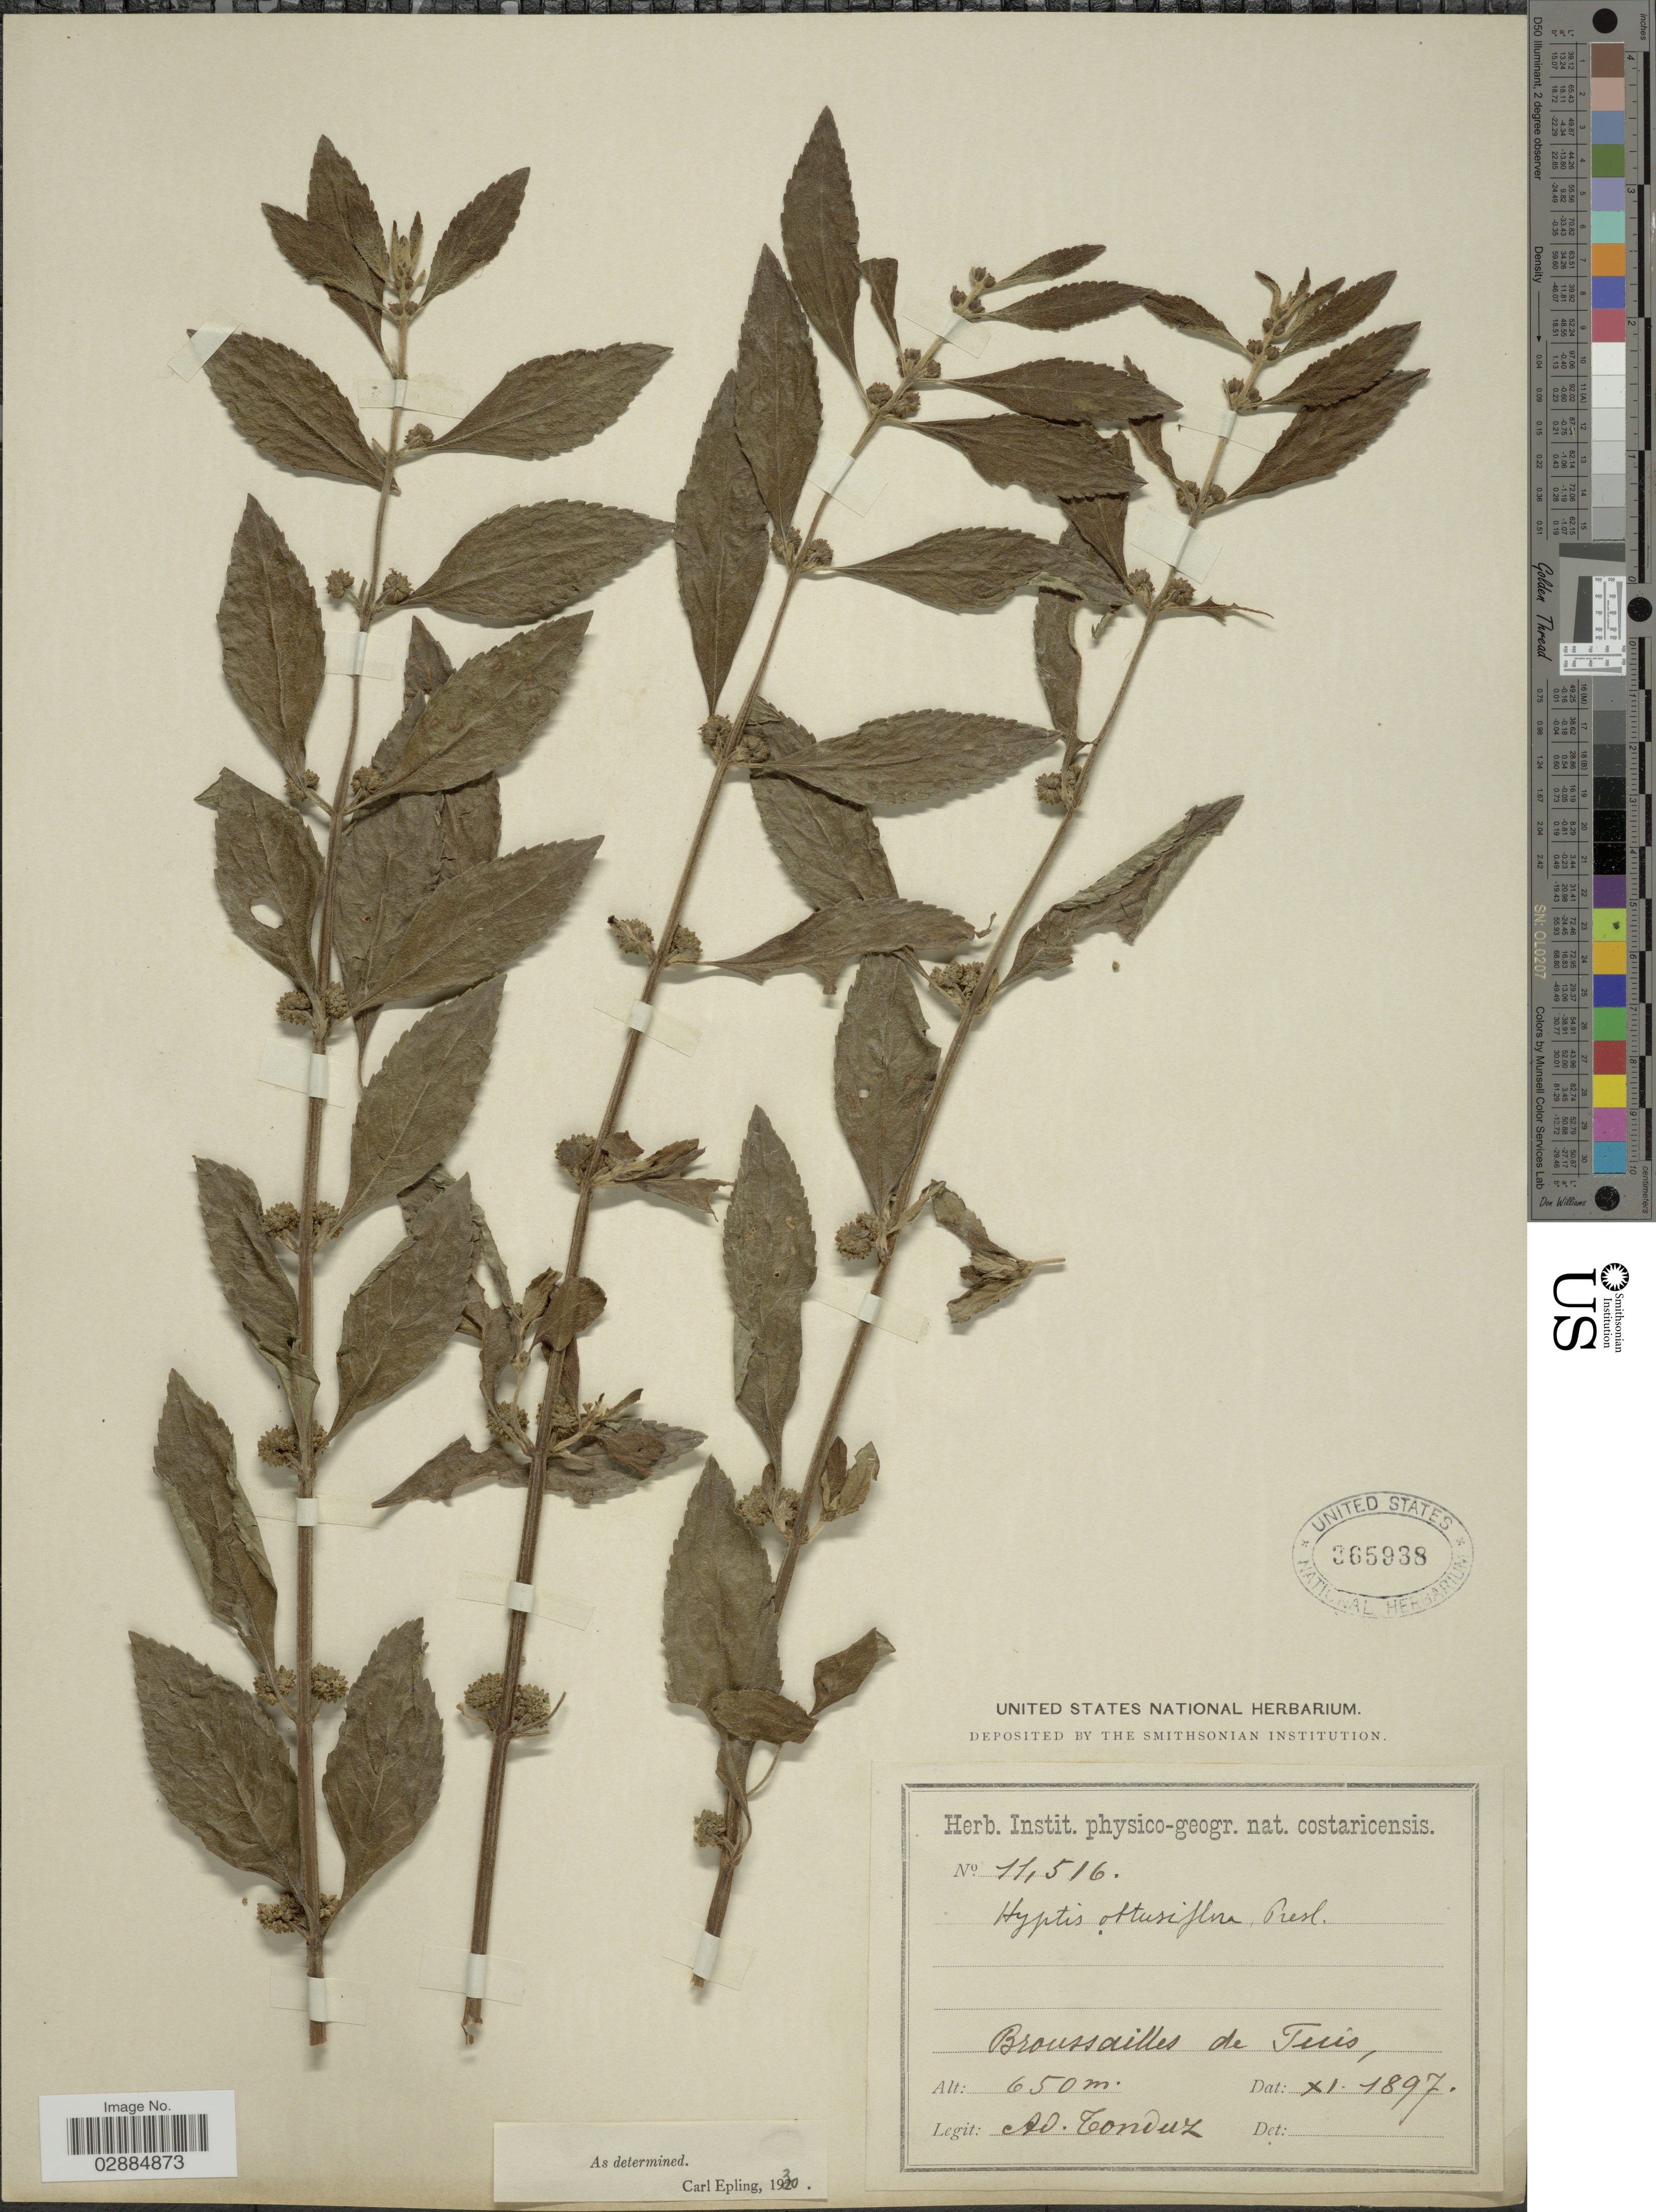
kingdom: Plantae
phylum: Tracheophyta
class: Magnoliopsida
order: Lamiales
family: Lamiaceae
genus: Hyptis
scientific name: Hyptis obtusiflora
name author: C. Presl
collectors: A. Tonduz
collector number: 11516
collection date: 1897-11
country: Costa Rica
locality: Broussailles de Tuis.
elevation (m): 650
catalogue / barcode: US 365938